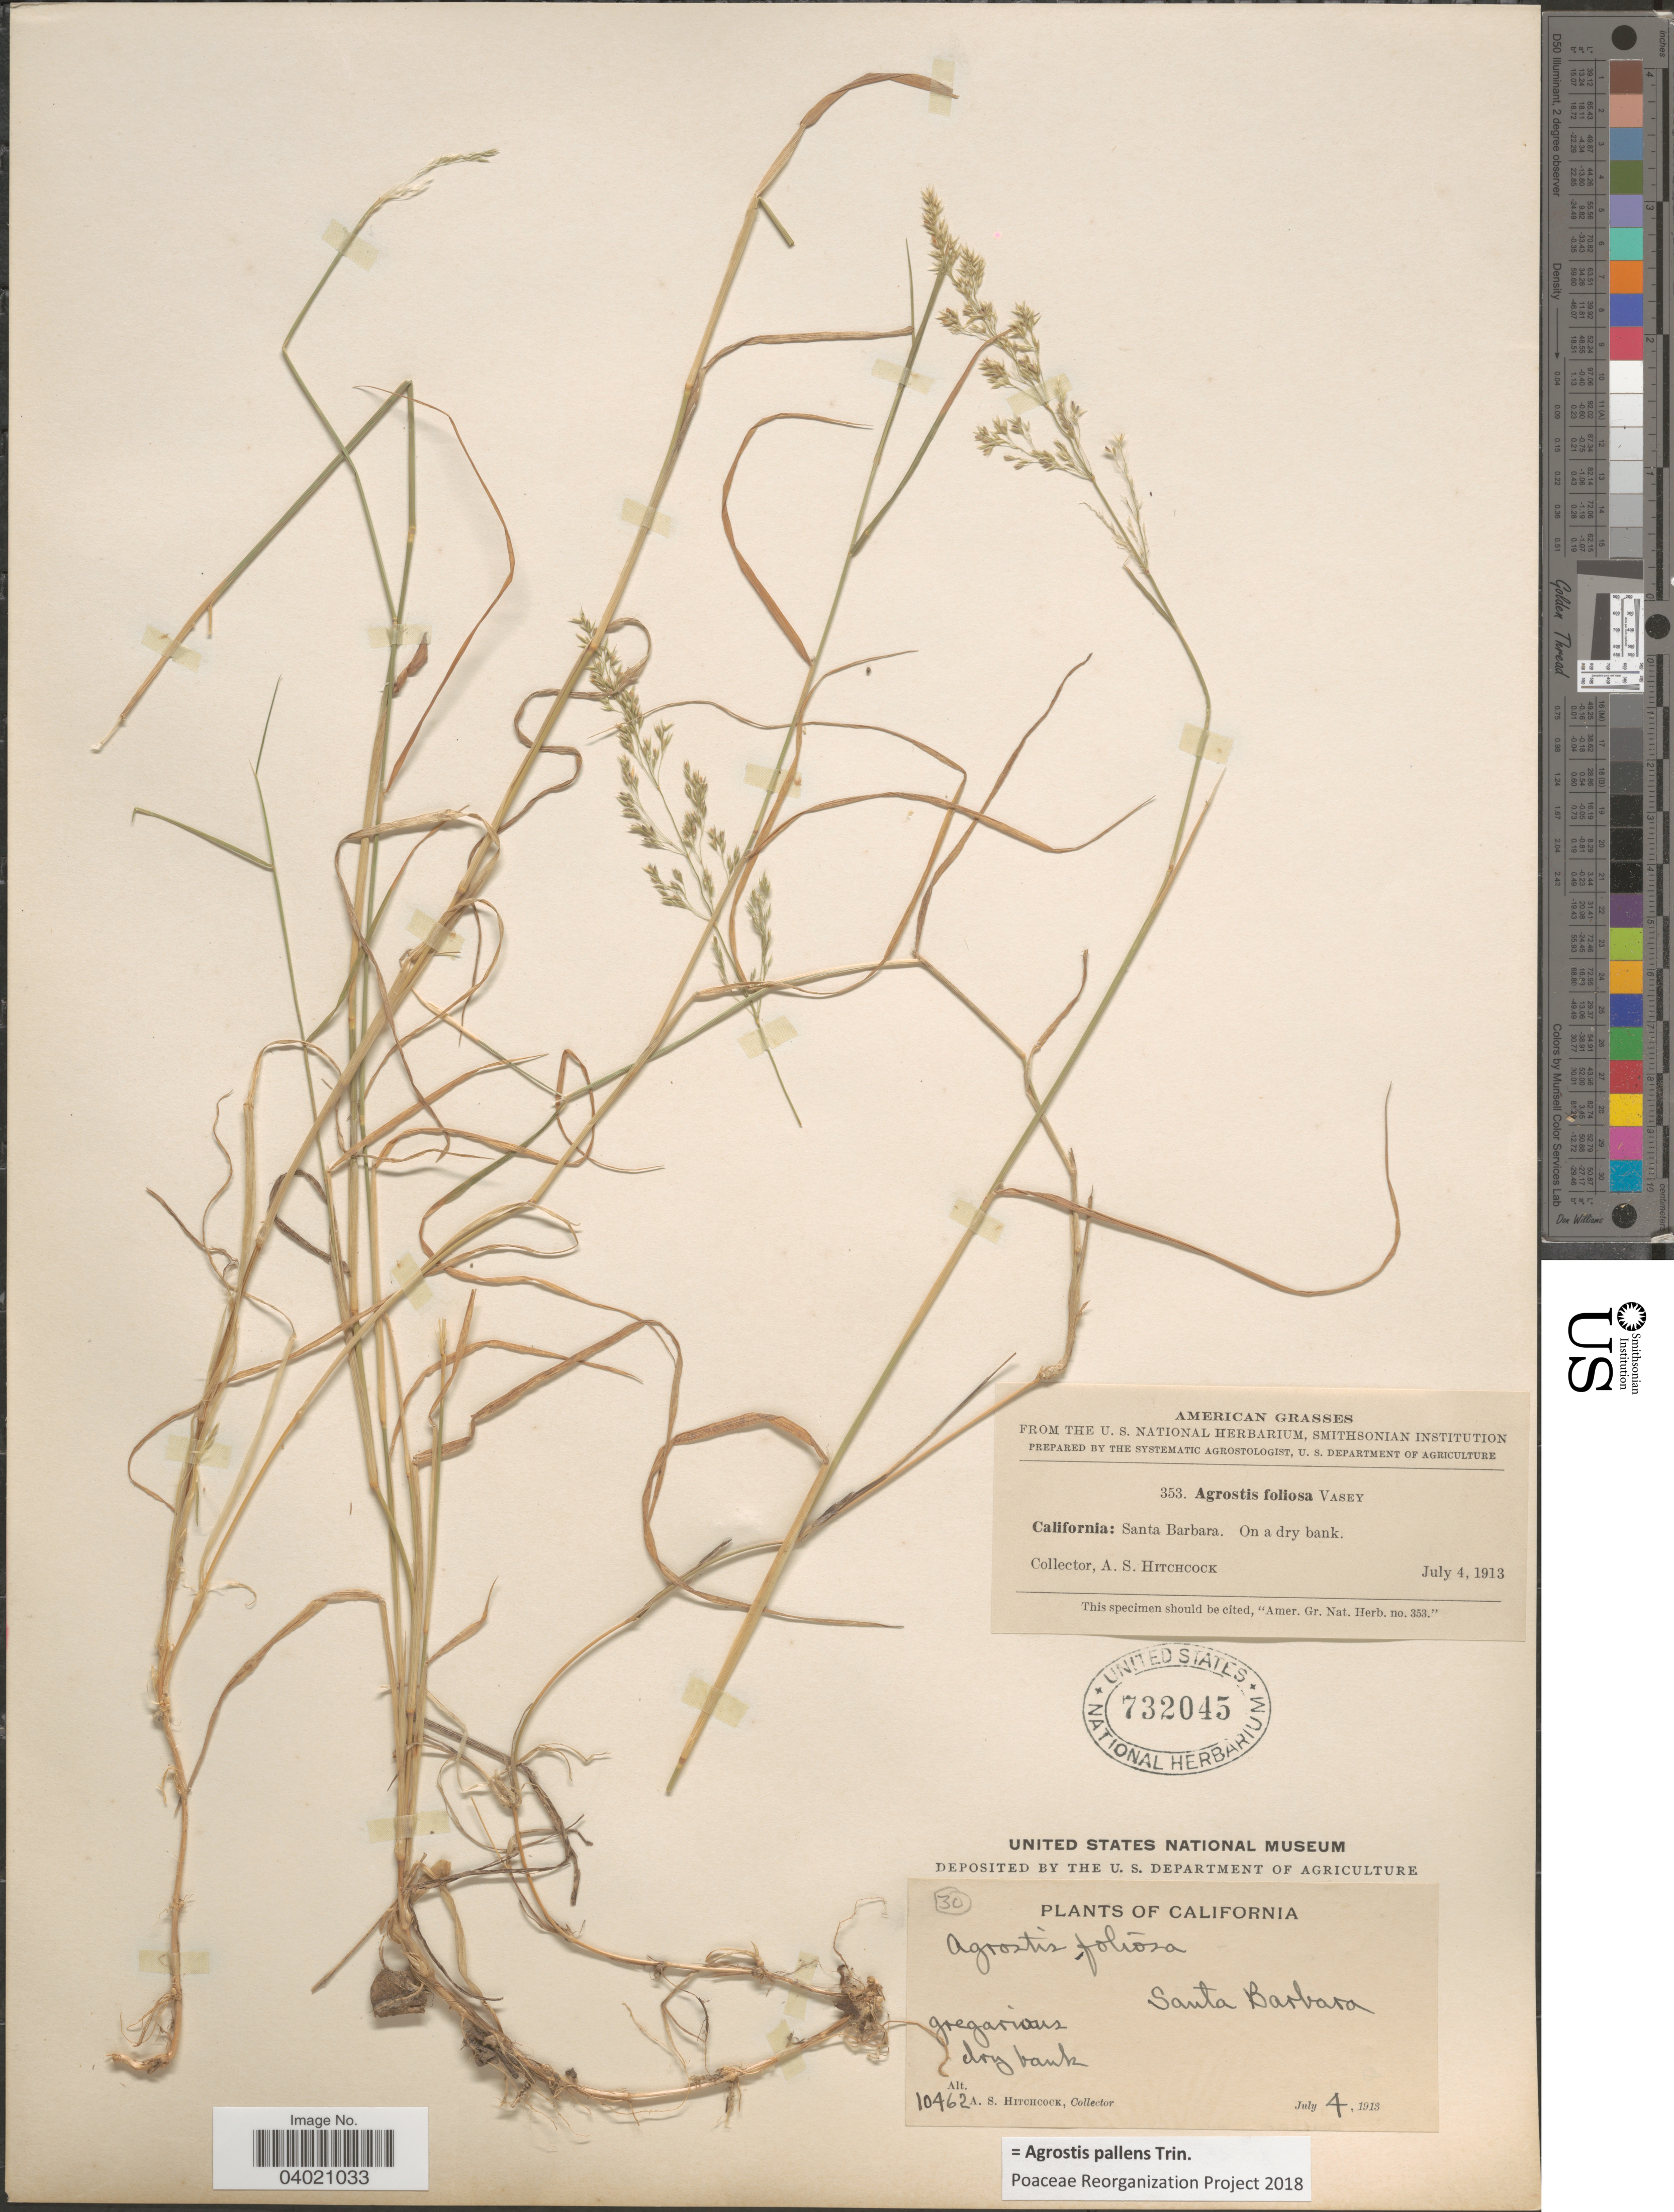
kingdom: Plantae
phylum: Tracheophyta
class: Liliopsida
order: Poales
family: Poaceae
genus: Agrostis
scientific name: Agrostis pallens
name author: Trin.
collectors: A. S. Hitchcock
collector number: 353/10462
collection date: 1913-07-04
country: United States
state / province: California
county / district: Santa Barbara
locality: Santa Barbara.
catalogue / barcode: US 732045